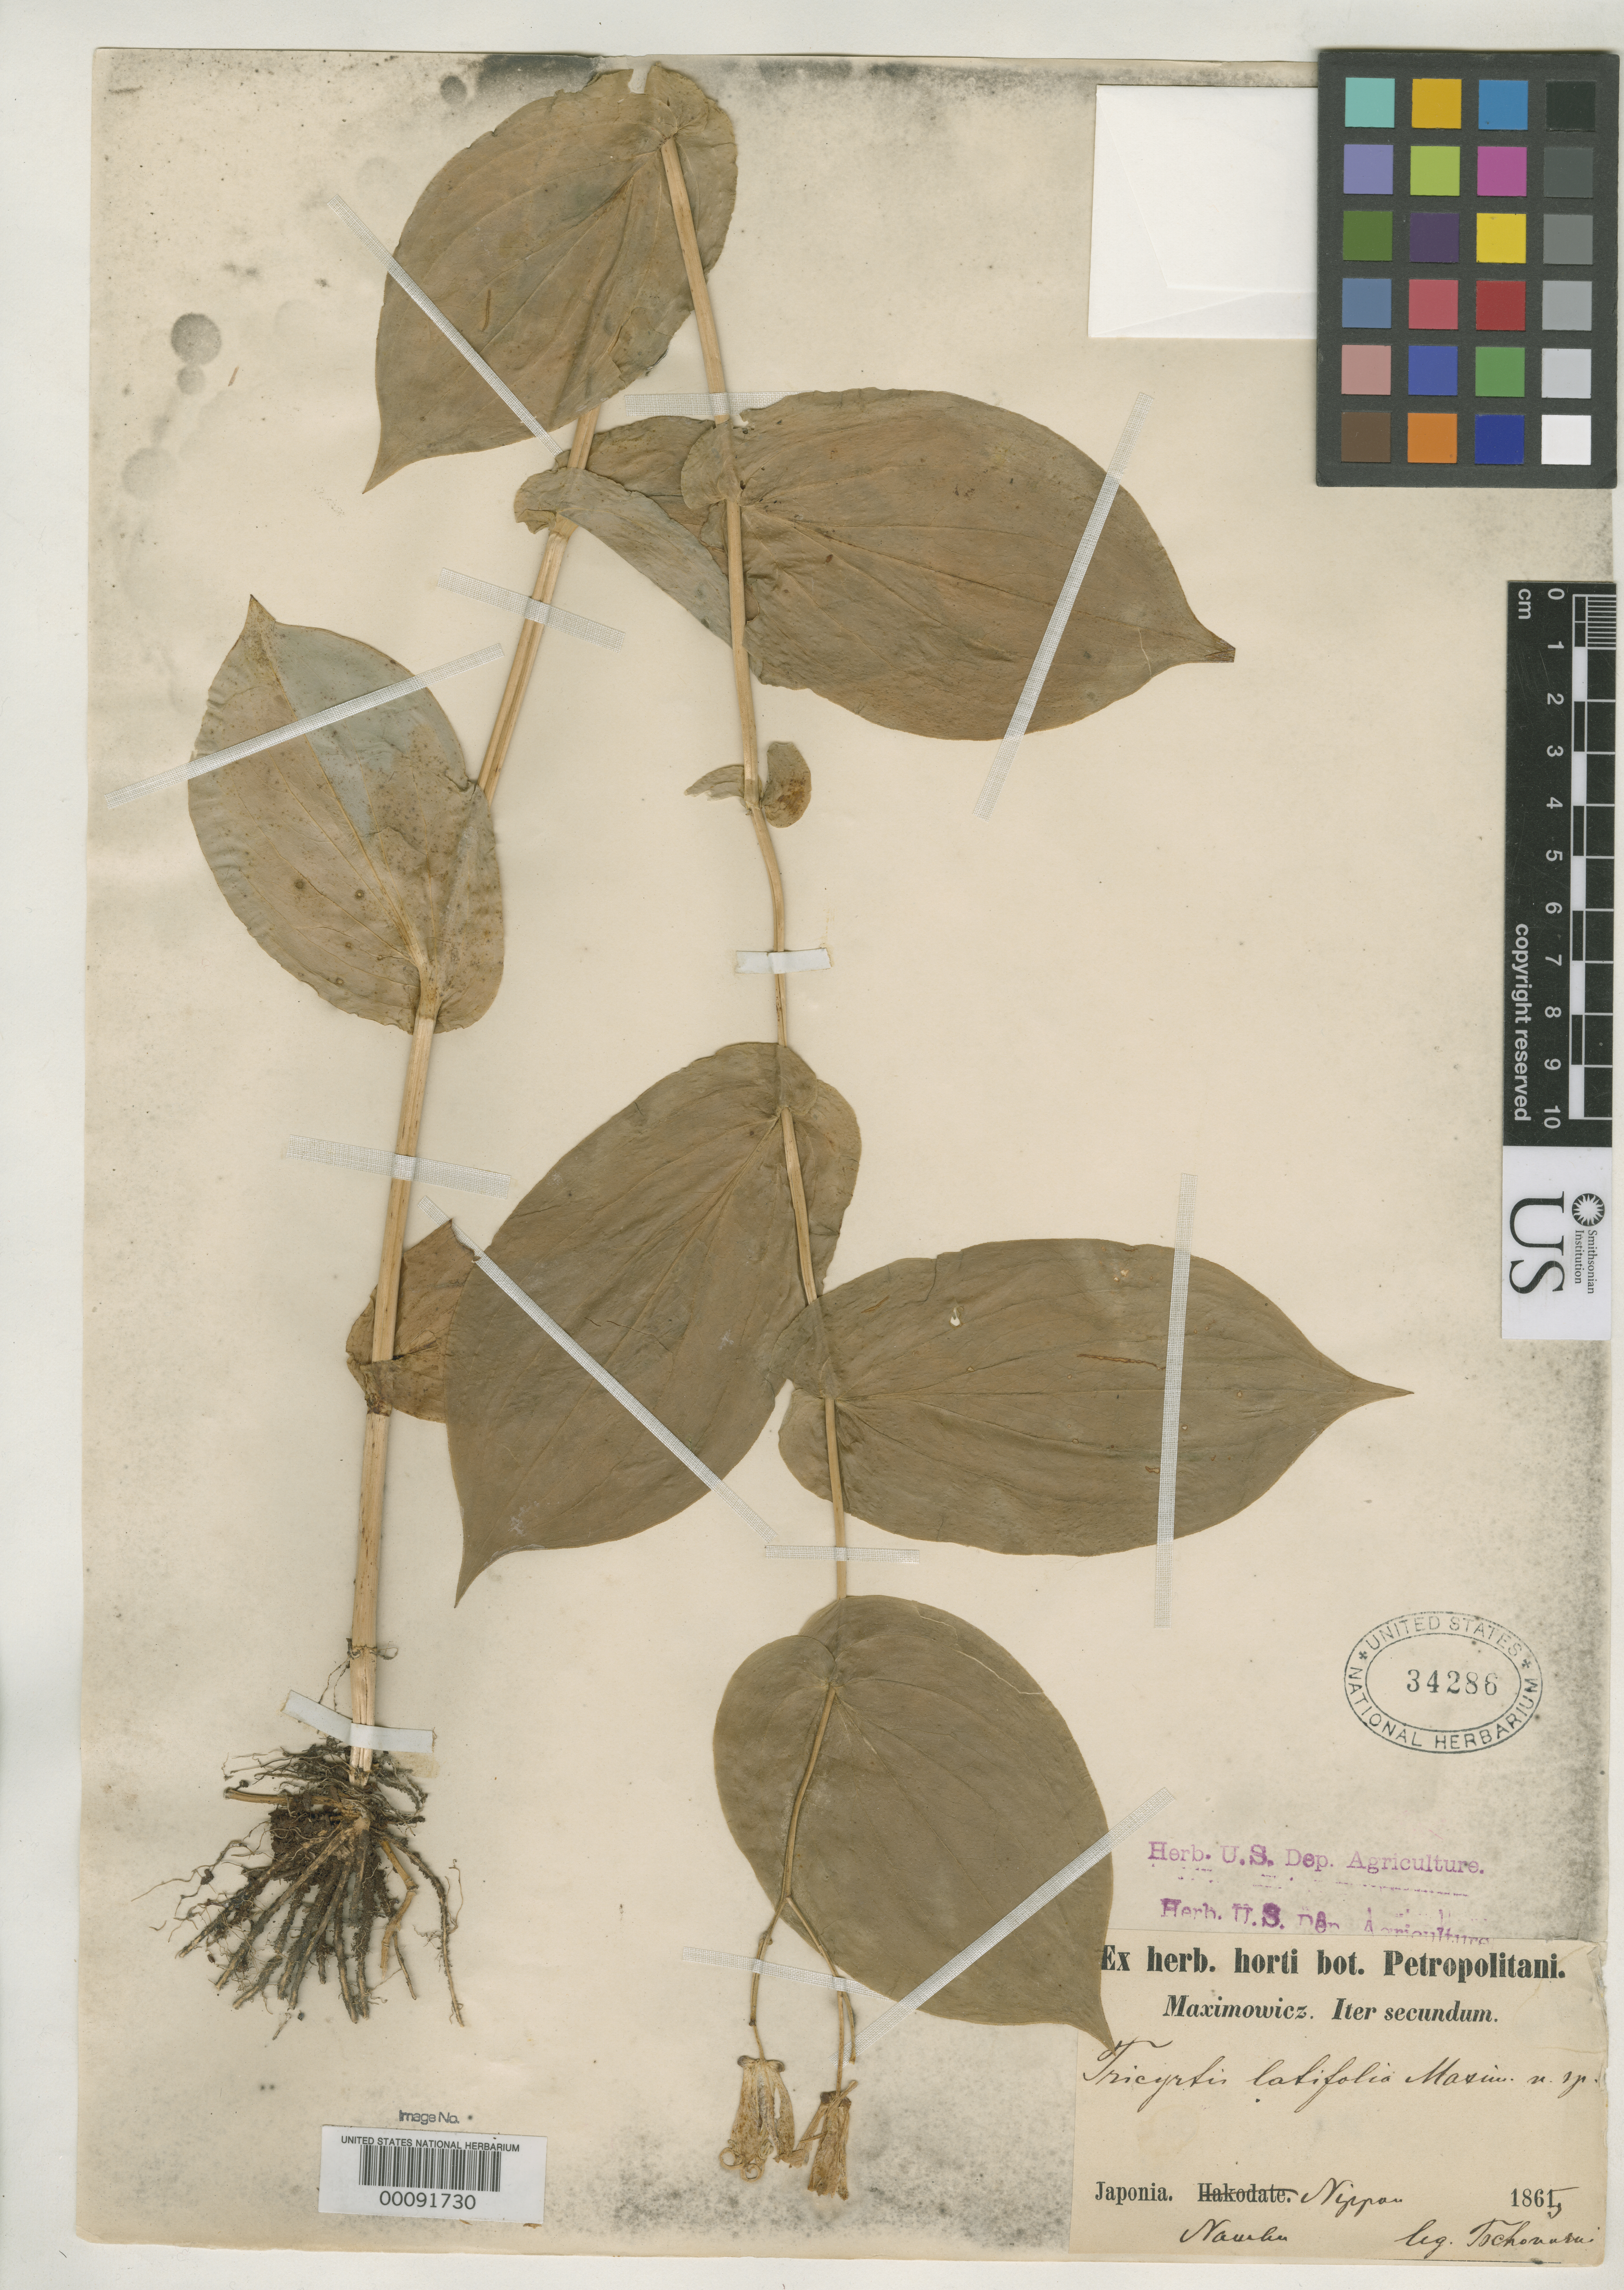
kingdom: Plantae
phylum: Tracheophyta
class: Liliopsida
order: Liliales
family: Liliaceae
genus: Tricyrtis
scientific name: Tricyrtis latifolia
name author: Maxim.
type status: Type Collection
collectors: S. Tschonoski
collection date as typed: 1865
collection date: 1865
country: Japan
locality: "Nawku".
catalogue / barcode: US 34286